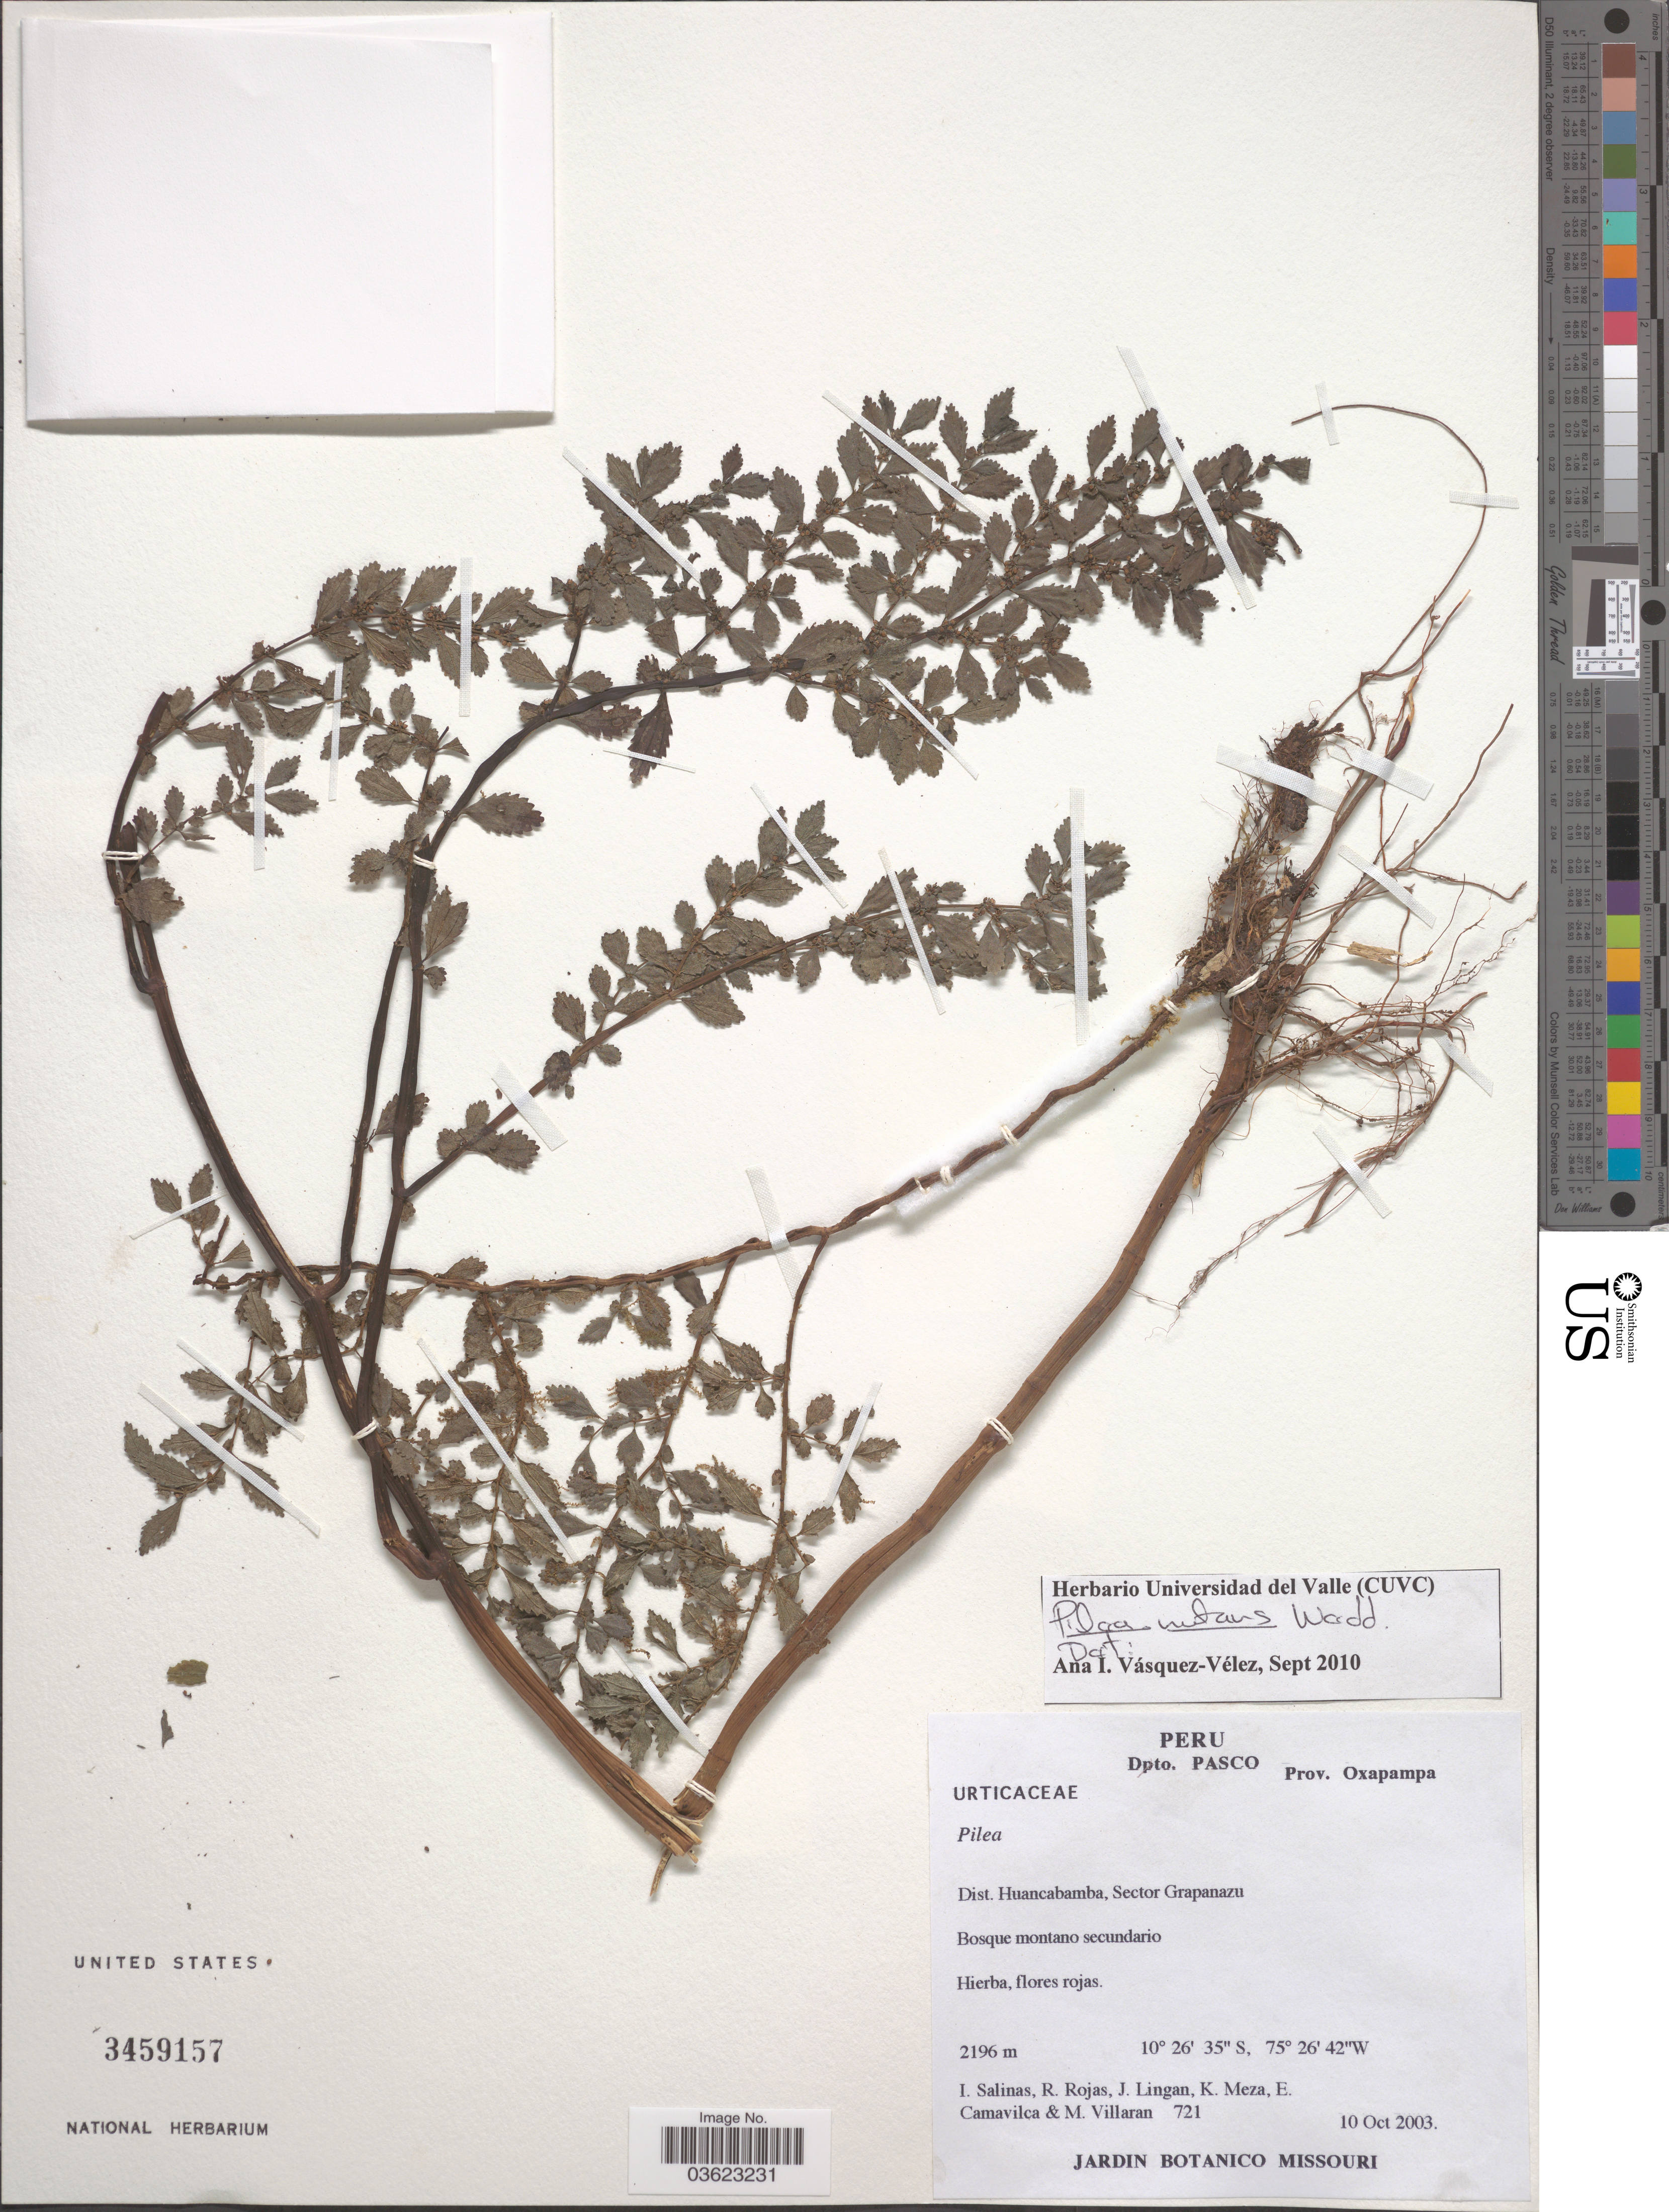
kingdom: Plantae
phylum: Tracheophyta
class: Magnoliopsida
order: Rosales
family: Urticaceae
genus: Pilea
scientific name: Pilea nutans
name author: Wedd.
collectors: I. Salinas, R. Rojas, J. Lingan, K. Meza & et al.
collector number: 721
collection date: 2003-10-10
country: Peru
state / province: Pasco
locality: Dpto. Pasco. Prov. Oxapampa. Dist. Huancabamba, Sector Grapanazu.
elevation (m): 2196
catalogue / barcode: US 3459157